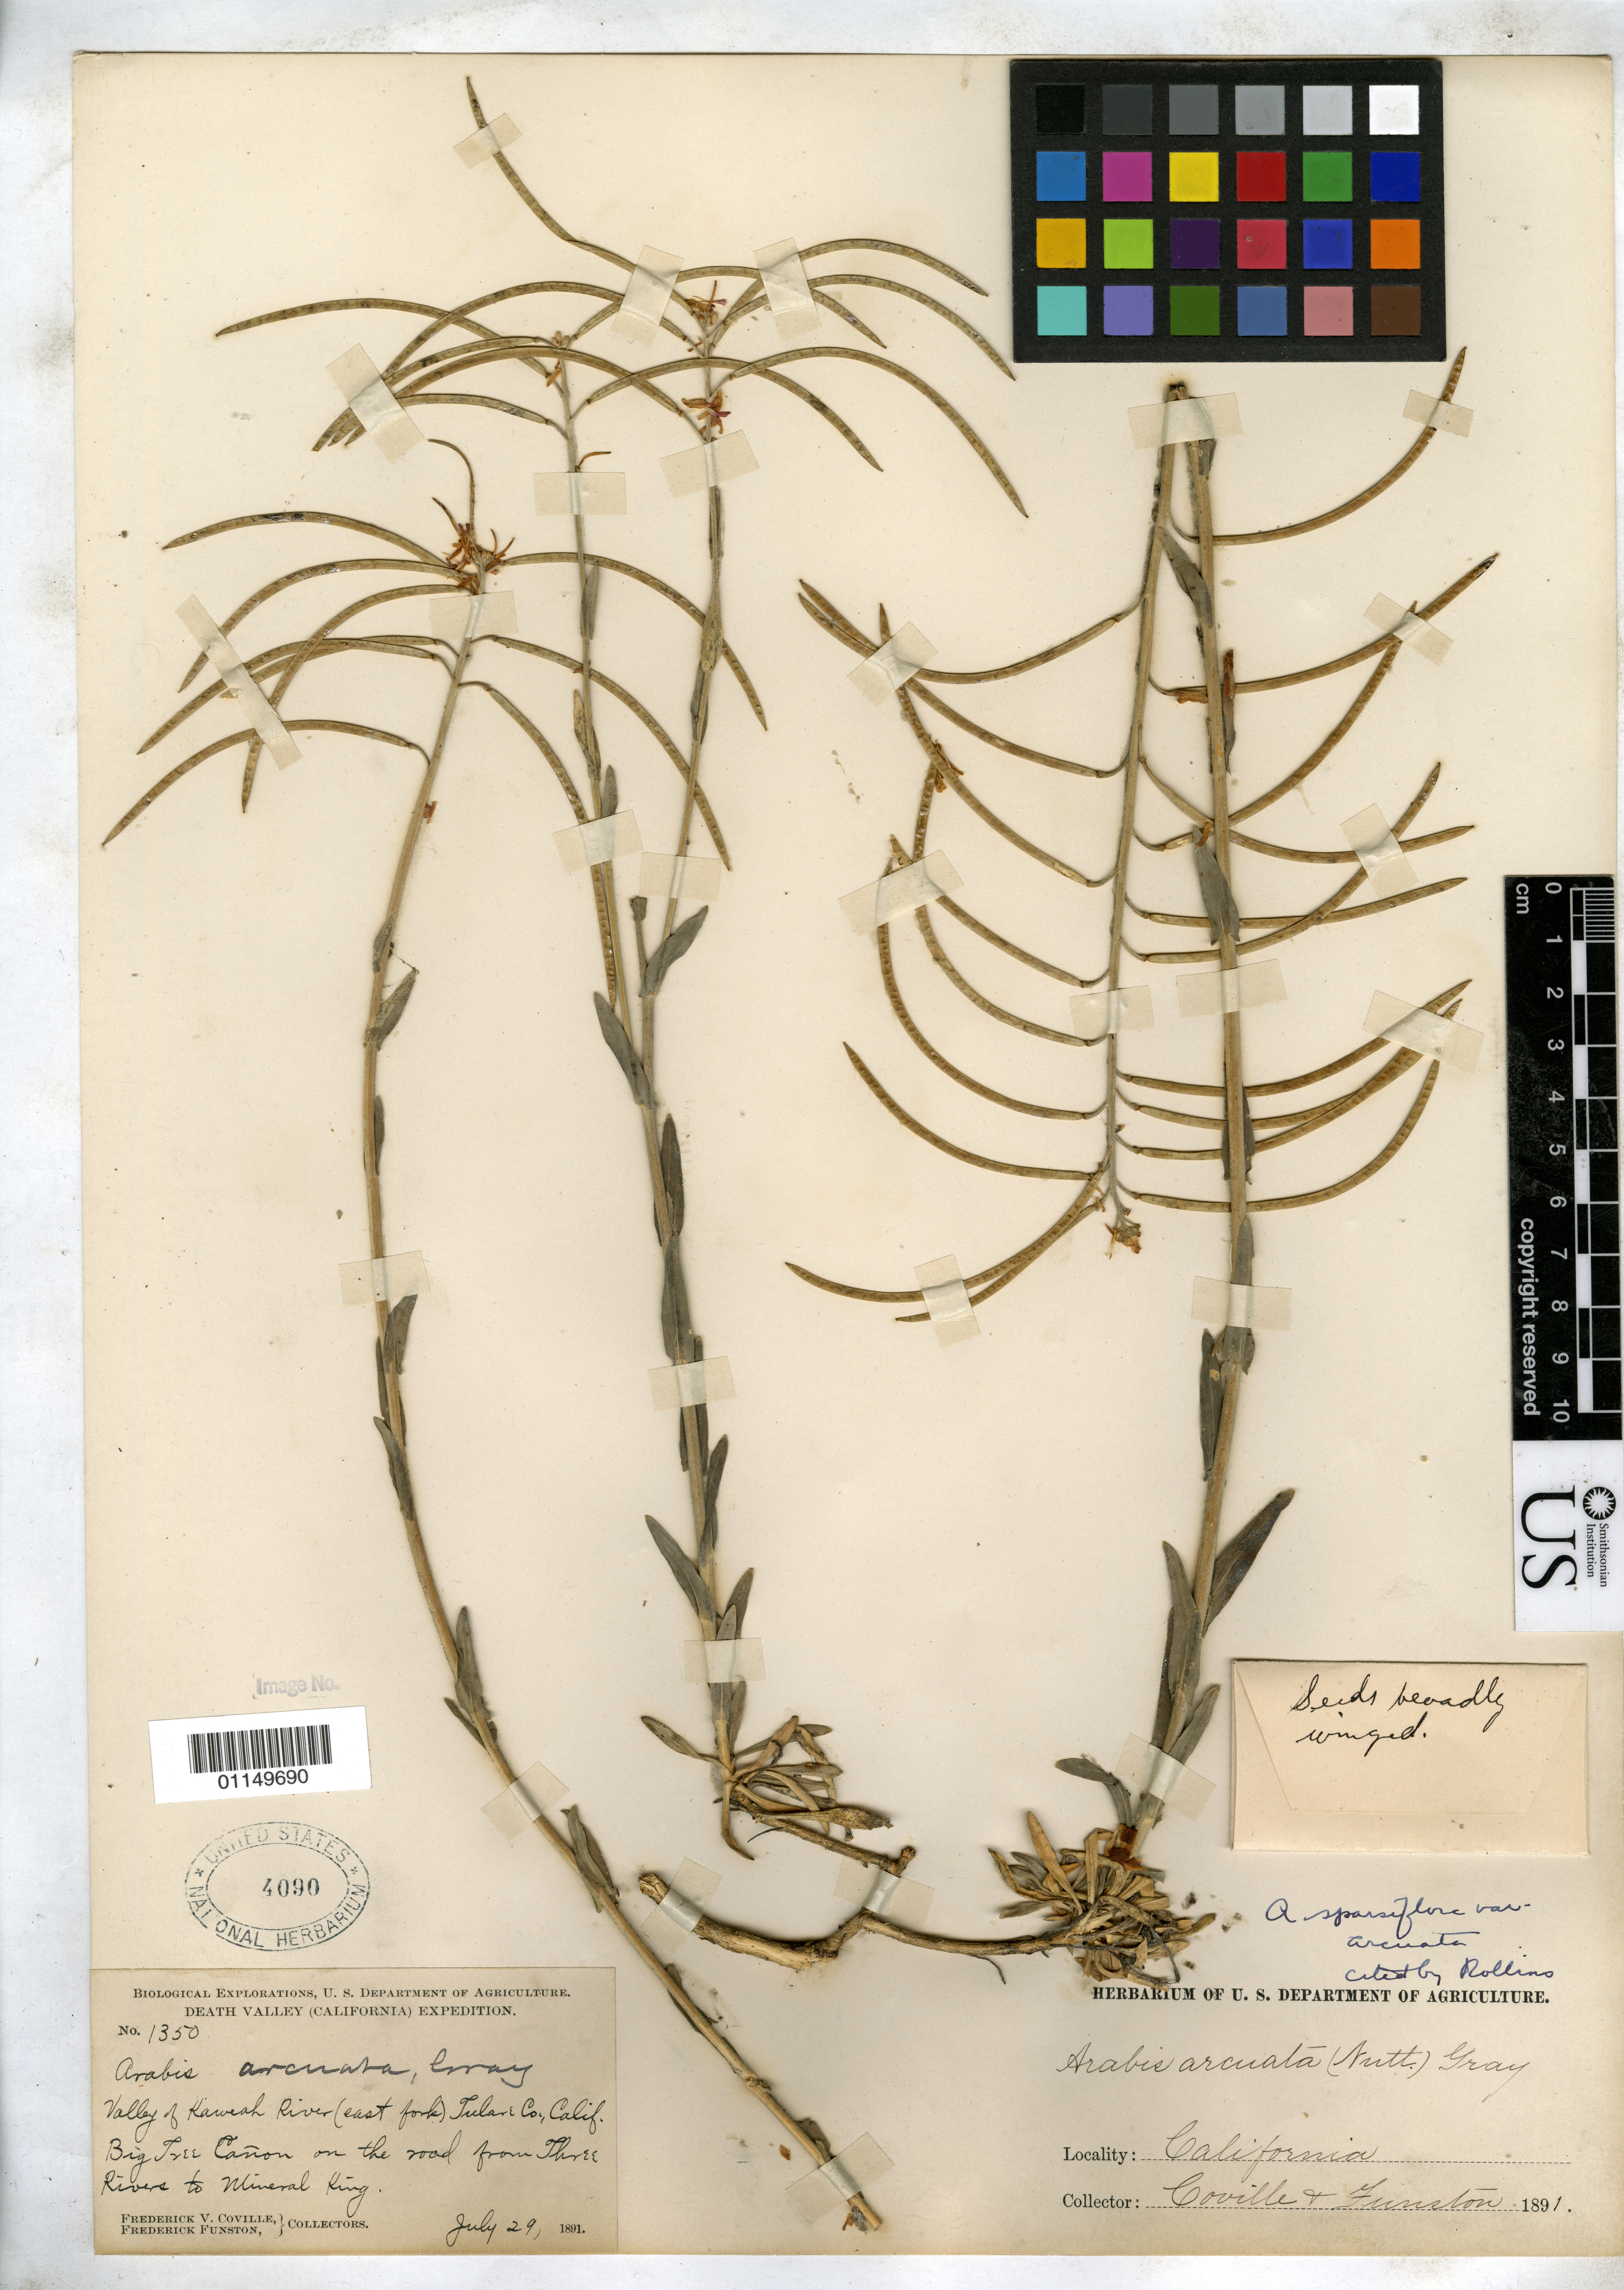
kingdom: Plantae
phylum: Tracheophyta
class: Magnoliopsida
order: Brassicales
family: Brassicaceae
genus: Arabis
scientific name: Arabis sparsiflora var. arcuata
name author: (Nutt.) Rollins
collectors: F. V. Coville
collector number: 1350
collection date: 1891-07-29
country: United States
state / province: California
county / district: Tulare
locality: Valley of Kaweah River (east fork). Big Tree Canyon, on the road from Three Rivers to Mineral King.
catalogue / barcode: US 4090